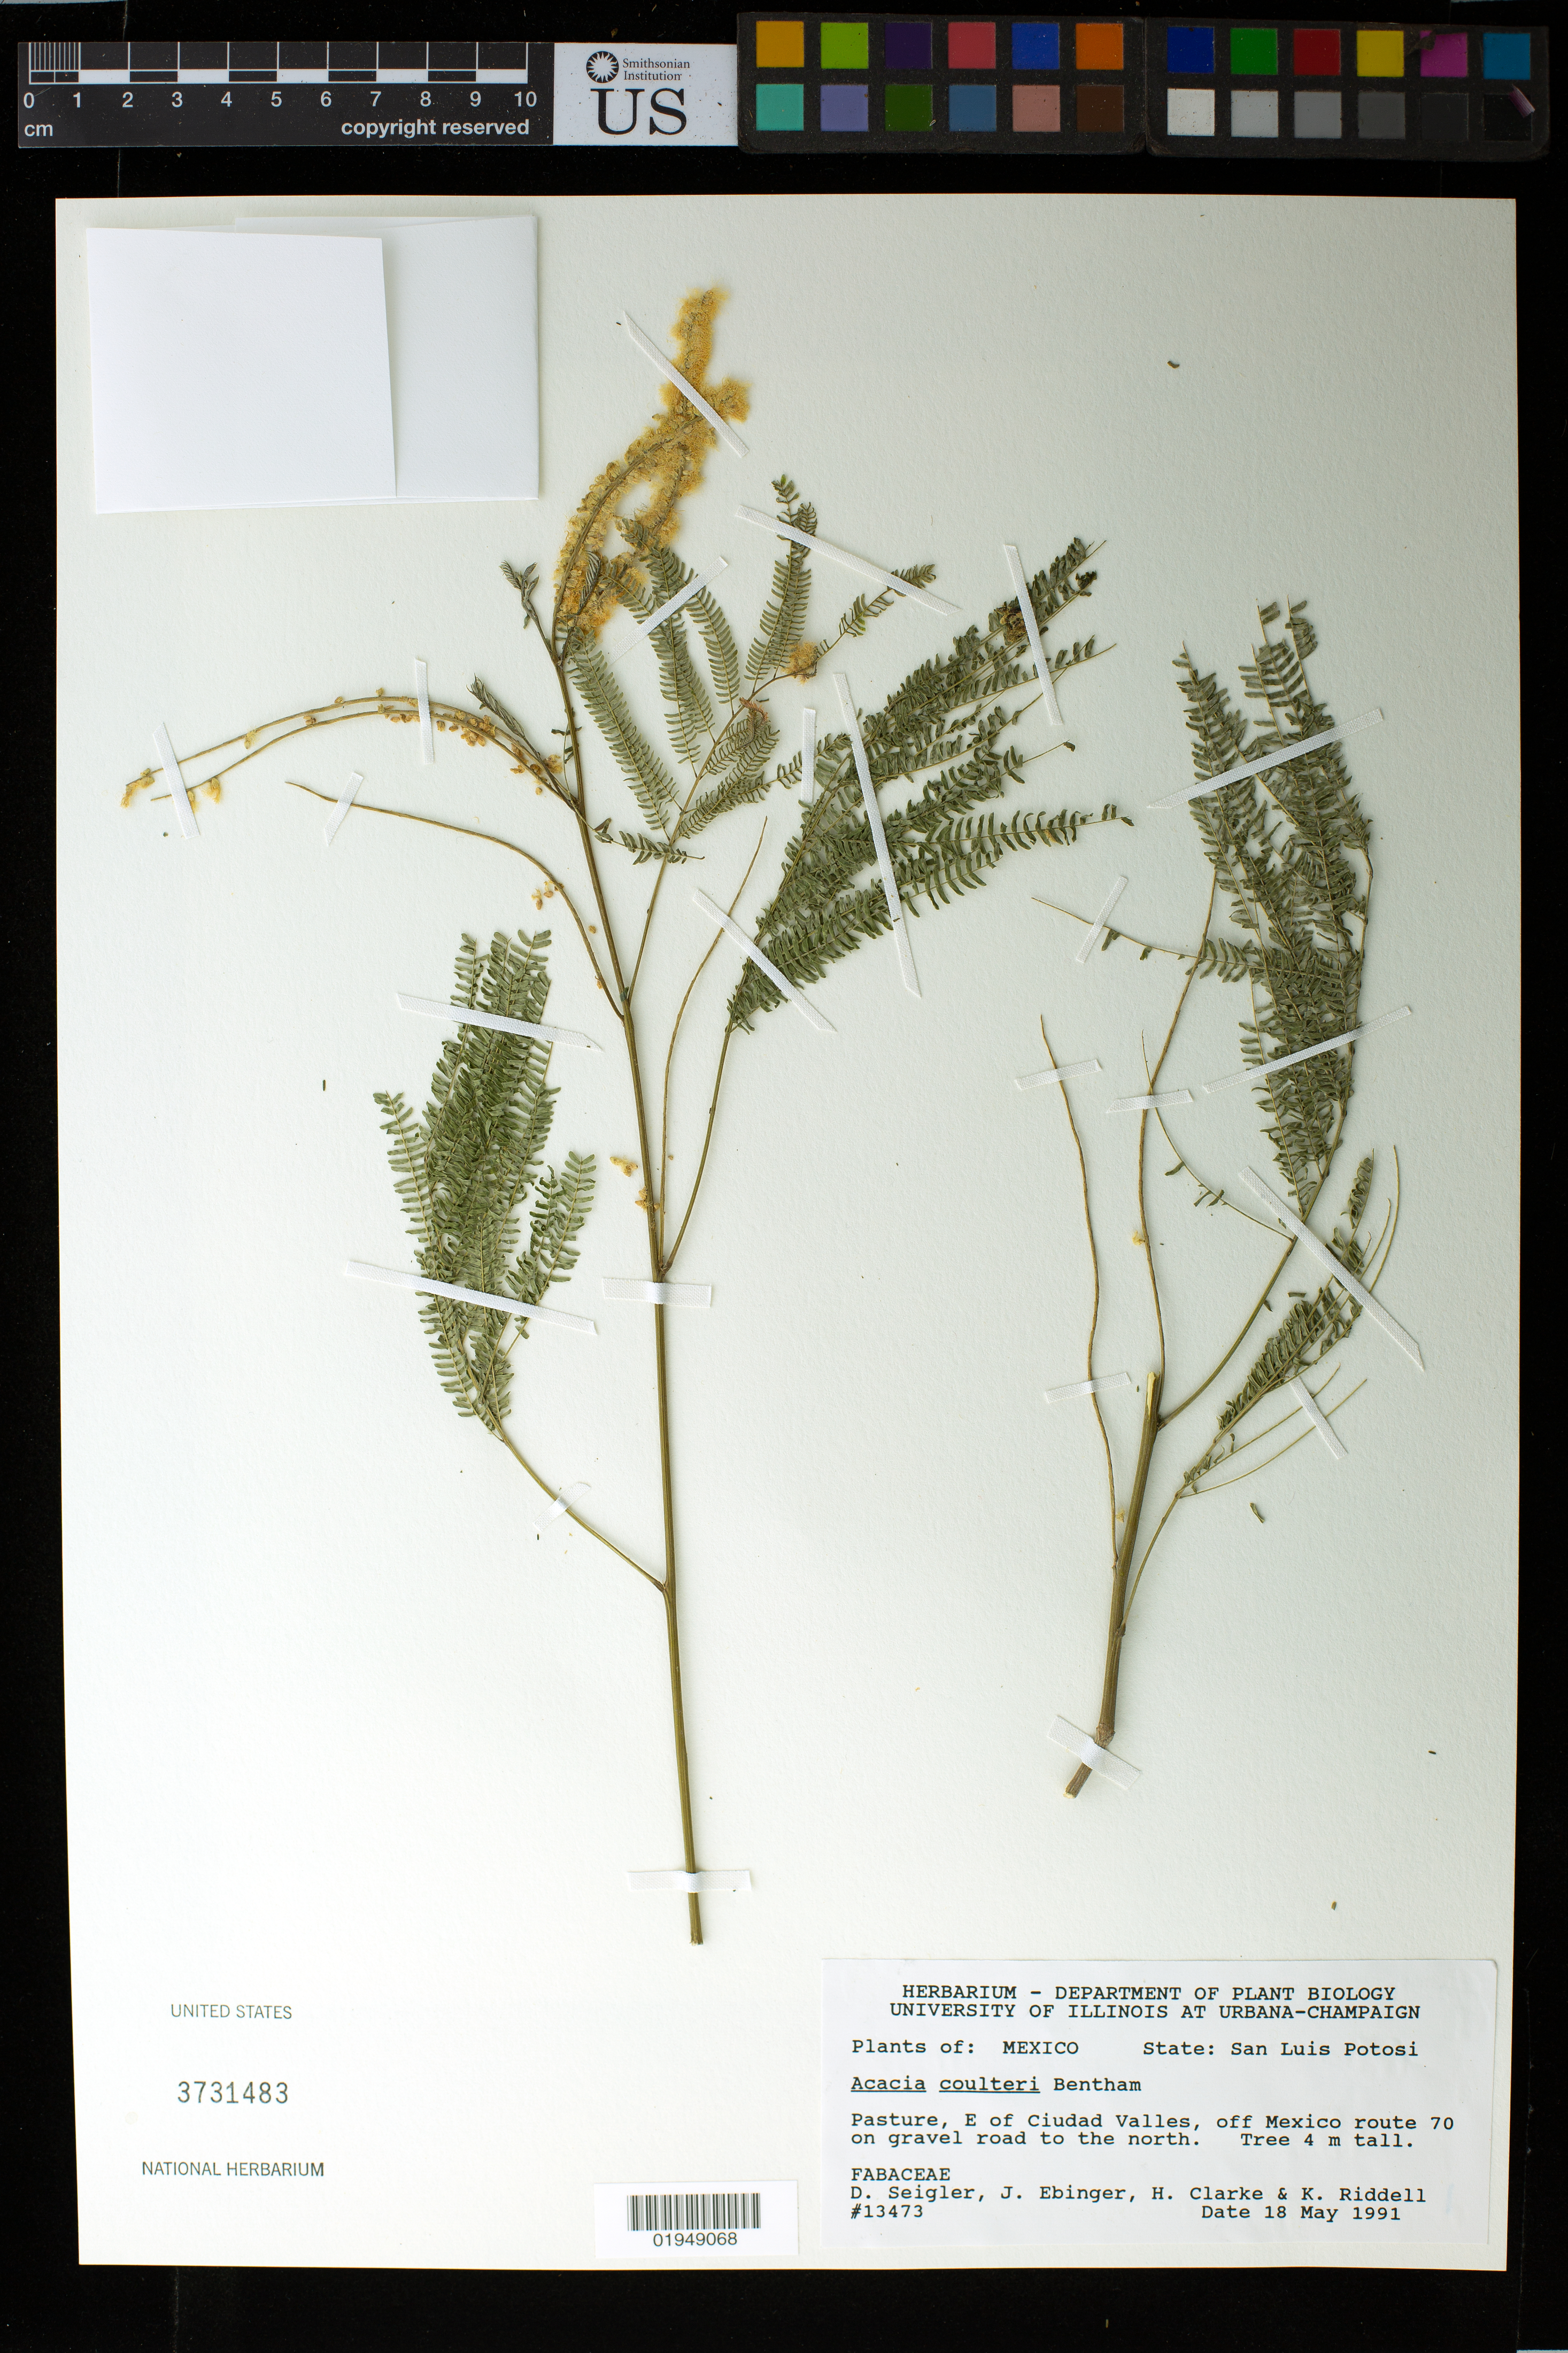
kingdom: Plantae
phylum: Tracheophyta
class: Magnoliopsida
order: Fabales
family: Fabaceae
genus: Mariosousa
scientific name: Mariosousa coulteri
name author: (Benth.) Seigler & Ebinger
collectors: D. Seigler, J. Ebinger, K. Clarke & Riddell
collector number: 13473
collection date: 1991-05-18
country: Mexico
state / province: San Luis Potosí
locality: E of Ciudad Valles, off Mexico route 70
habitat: Pasture, on gravel road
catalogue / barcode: US 3731483